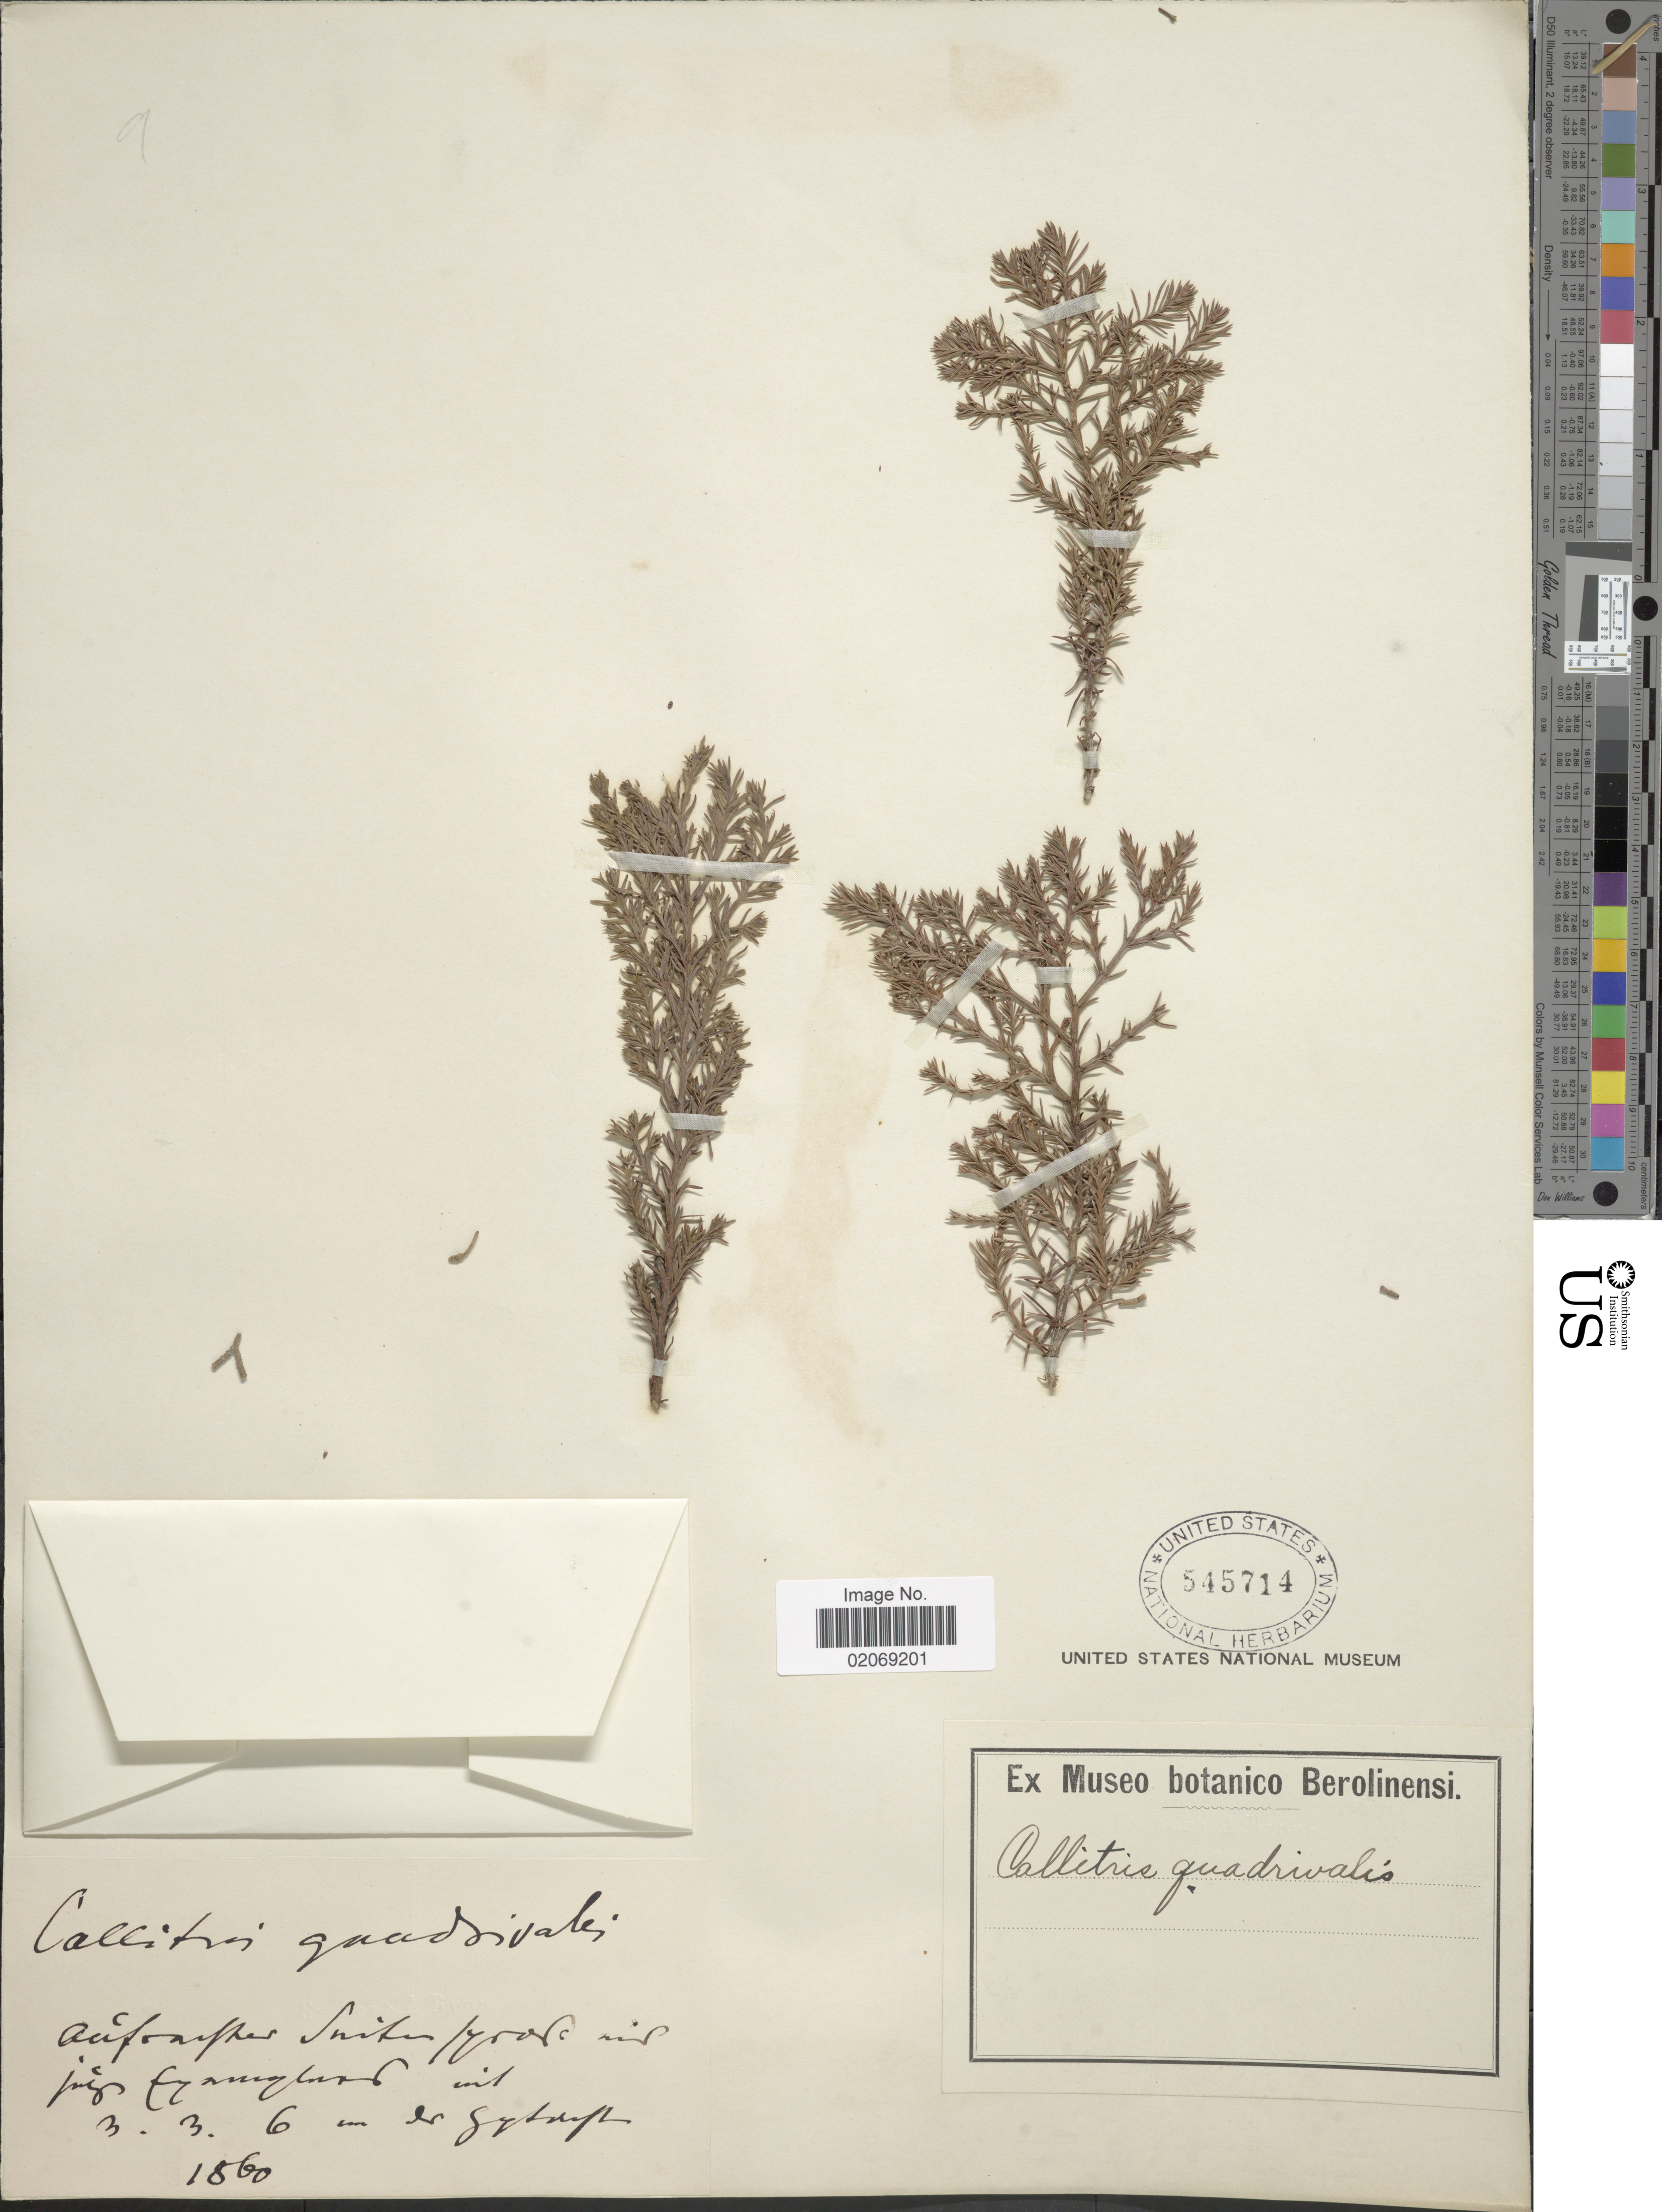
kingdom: Plantae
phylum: Tracheophyta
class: Pinopsida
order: Pinales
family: Cupressaceae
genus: Tetraclinis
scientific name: Tetraclinis articulata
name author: (Vahl) Mast.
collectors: ex Museo Bot. Berol.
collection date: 1860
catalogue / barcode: US 545714